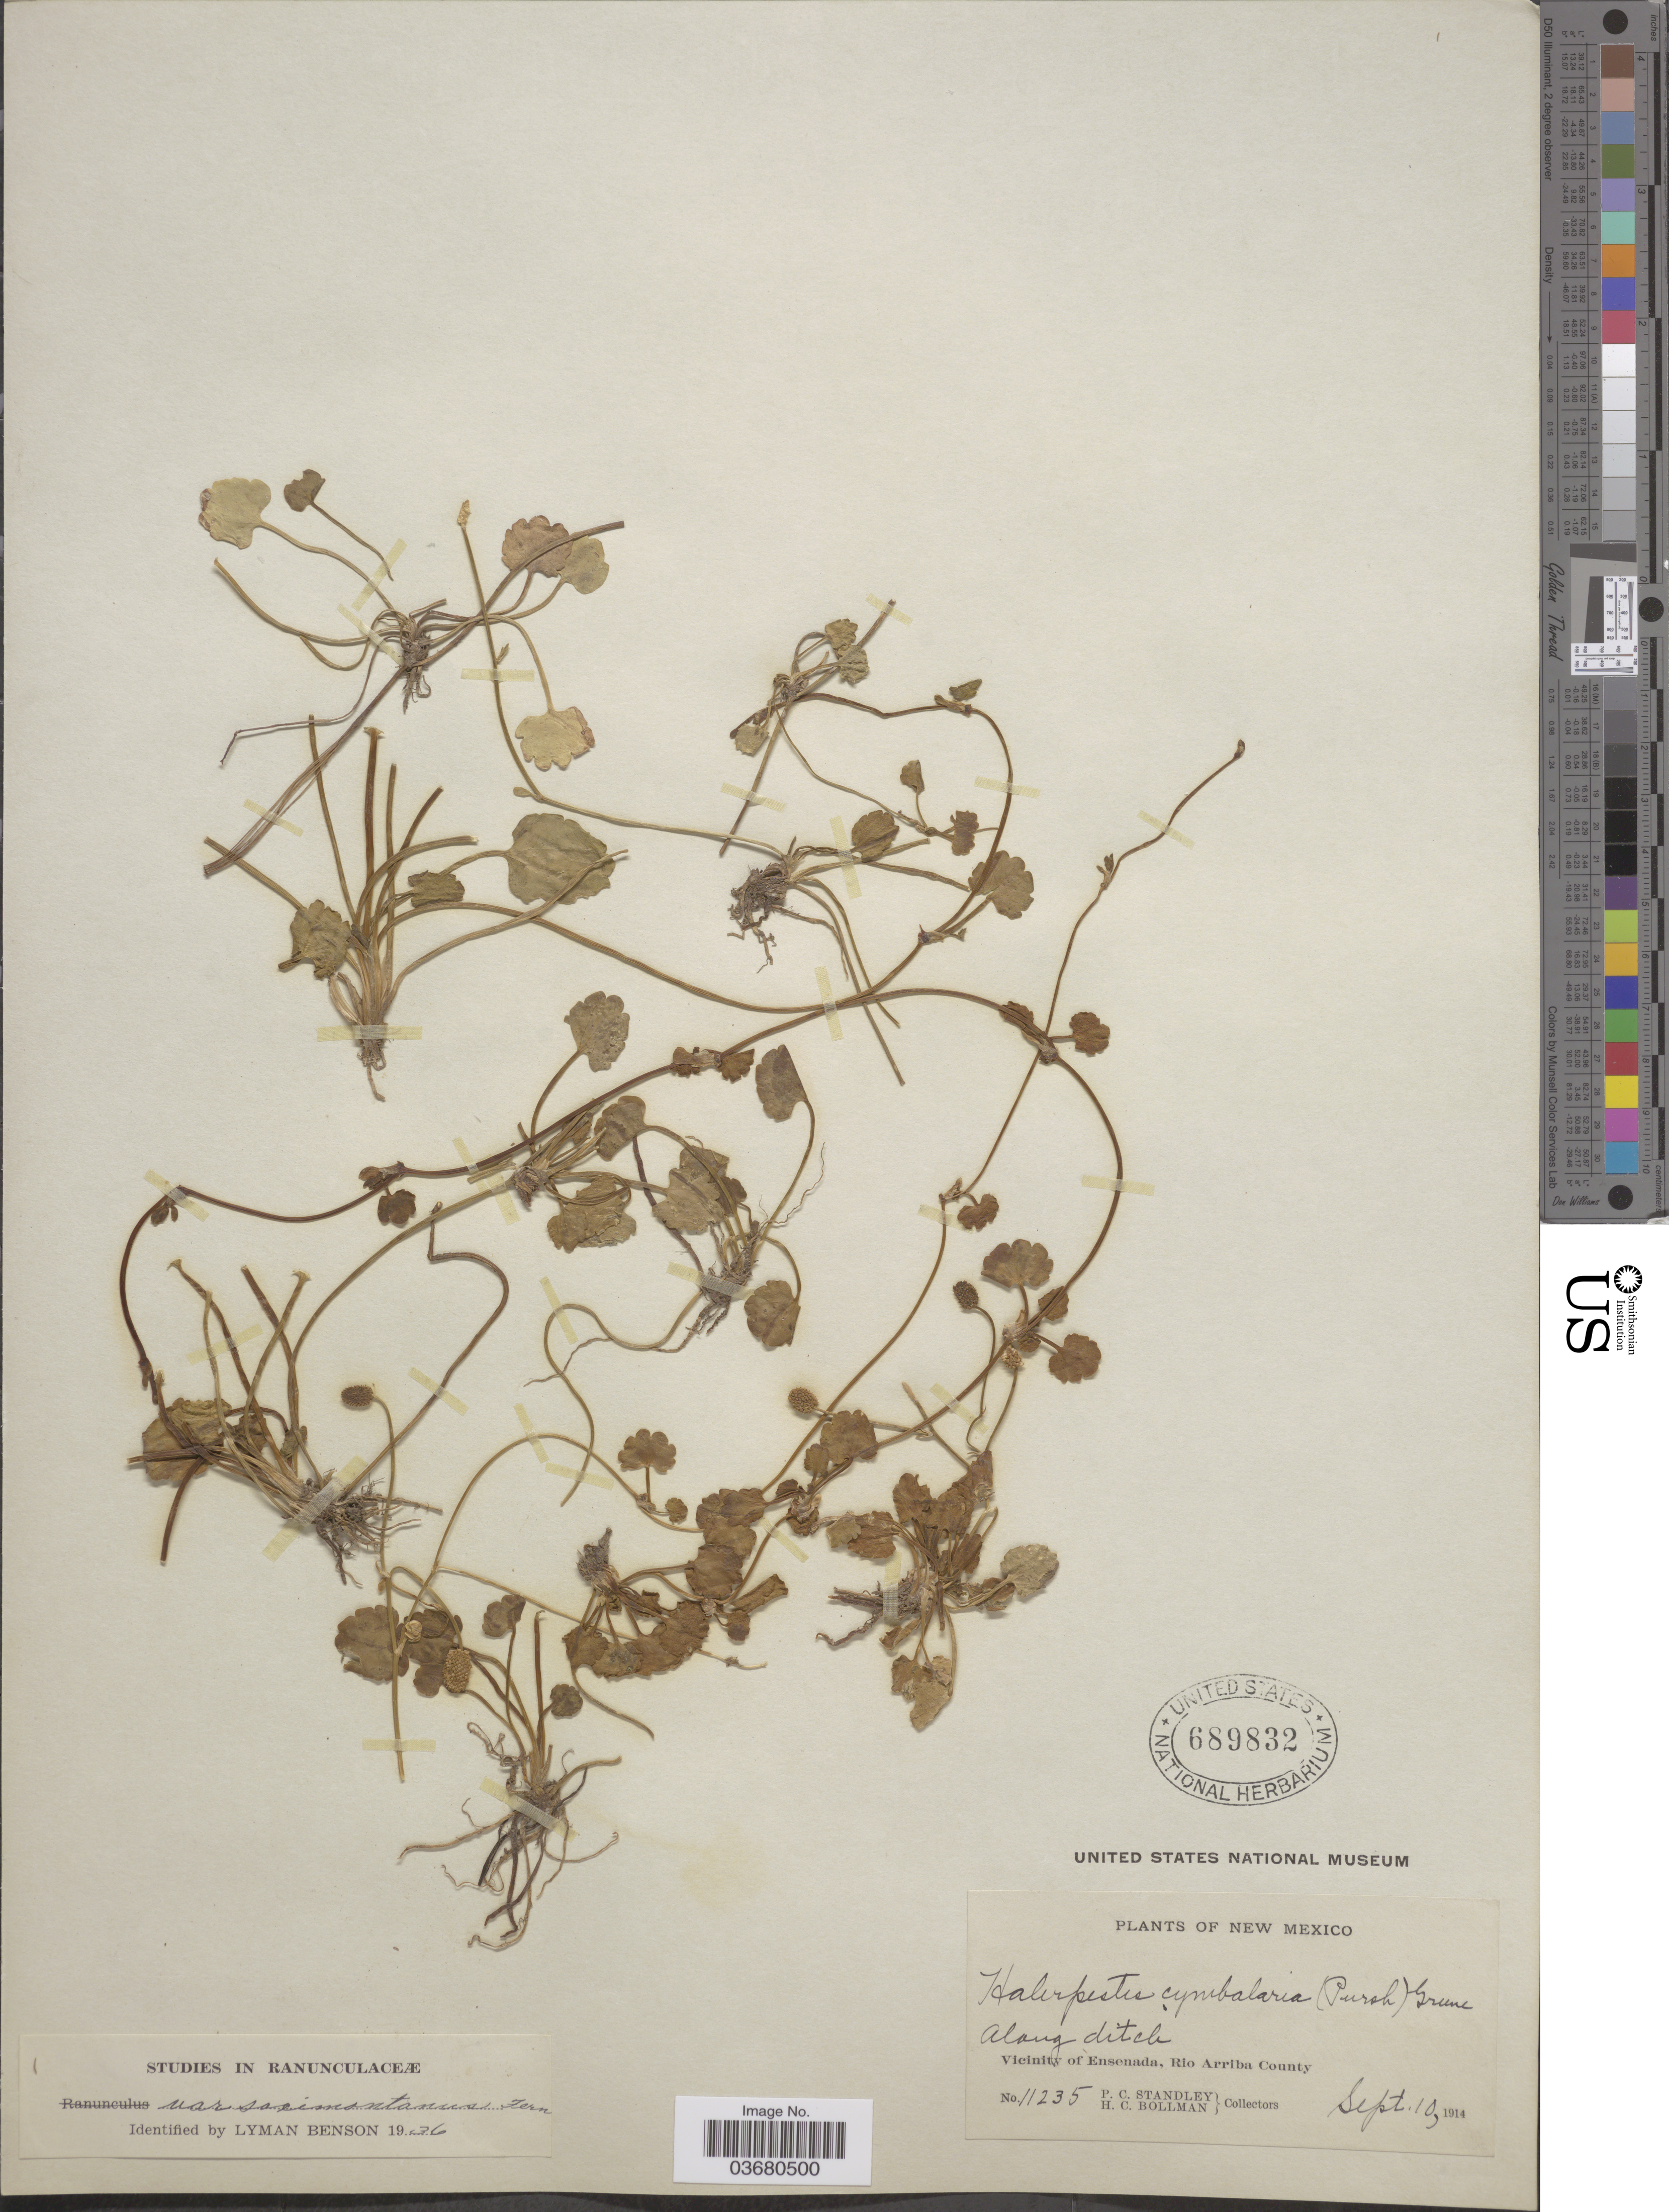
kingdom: Plantae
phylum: Tracheophyta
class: Magnoliopsida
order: Ranunculales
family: Ranunculaceae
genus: Halerpestes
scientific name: Halerpestes cymbalaria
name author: (Pursh) Greene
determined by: Strong, M. T., (US), Smithsonian Institution - National Museum of Natural History (UNITED STATES)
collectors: P. C. Standley & H. C. Bollman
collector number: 11235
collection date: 1914-09-10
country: United States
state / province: New Mexico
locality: Vicinity of Ensenada, Rio Arriba County.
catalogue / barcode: US 689832